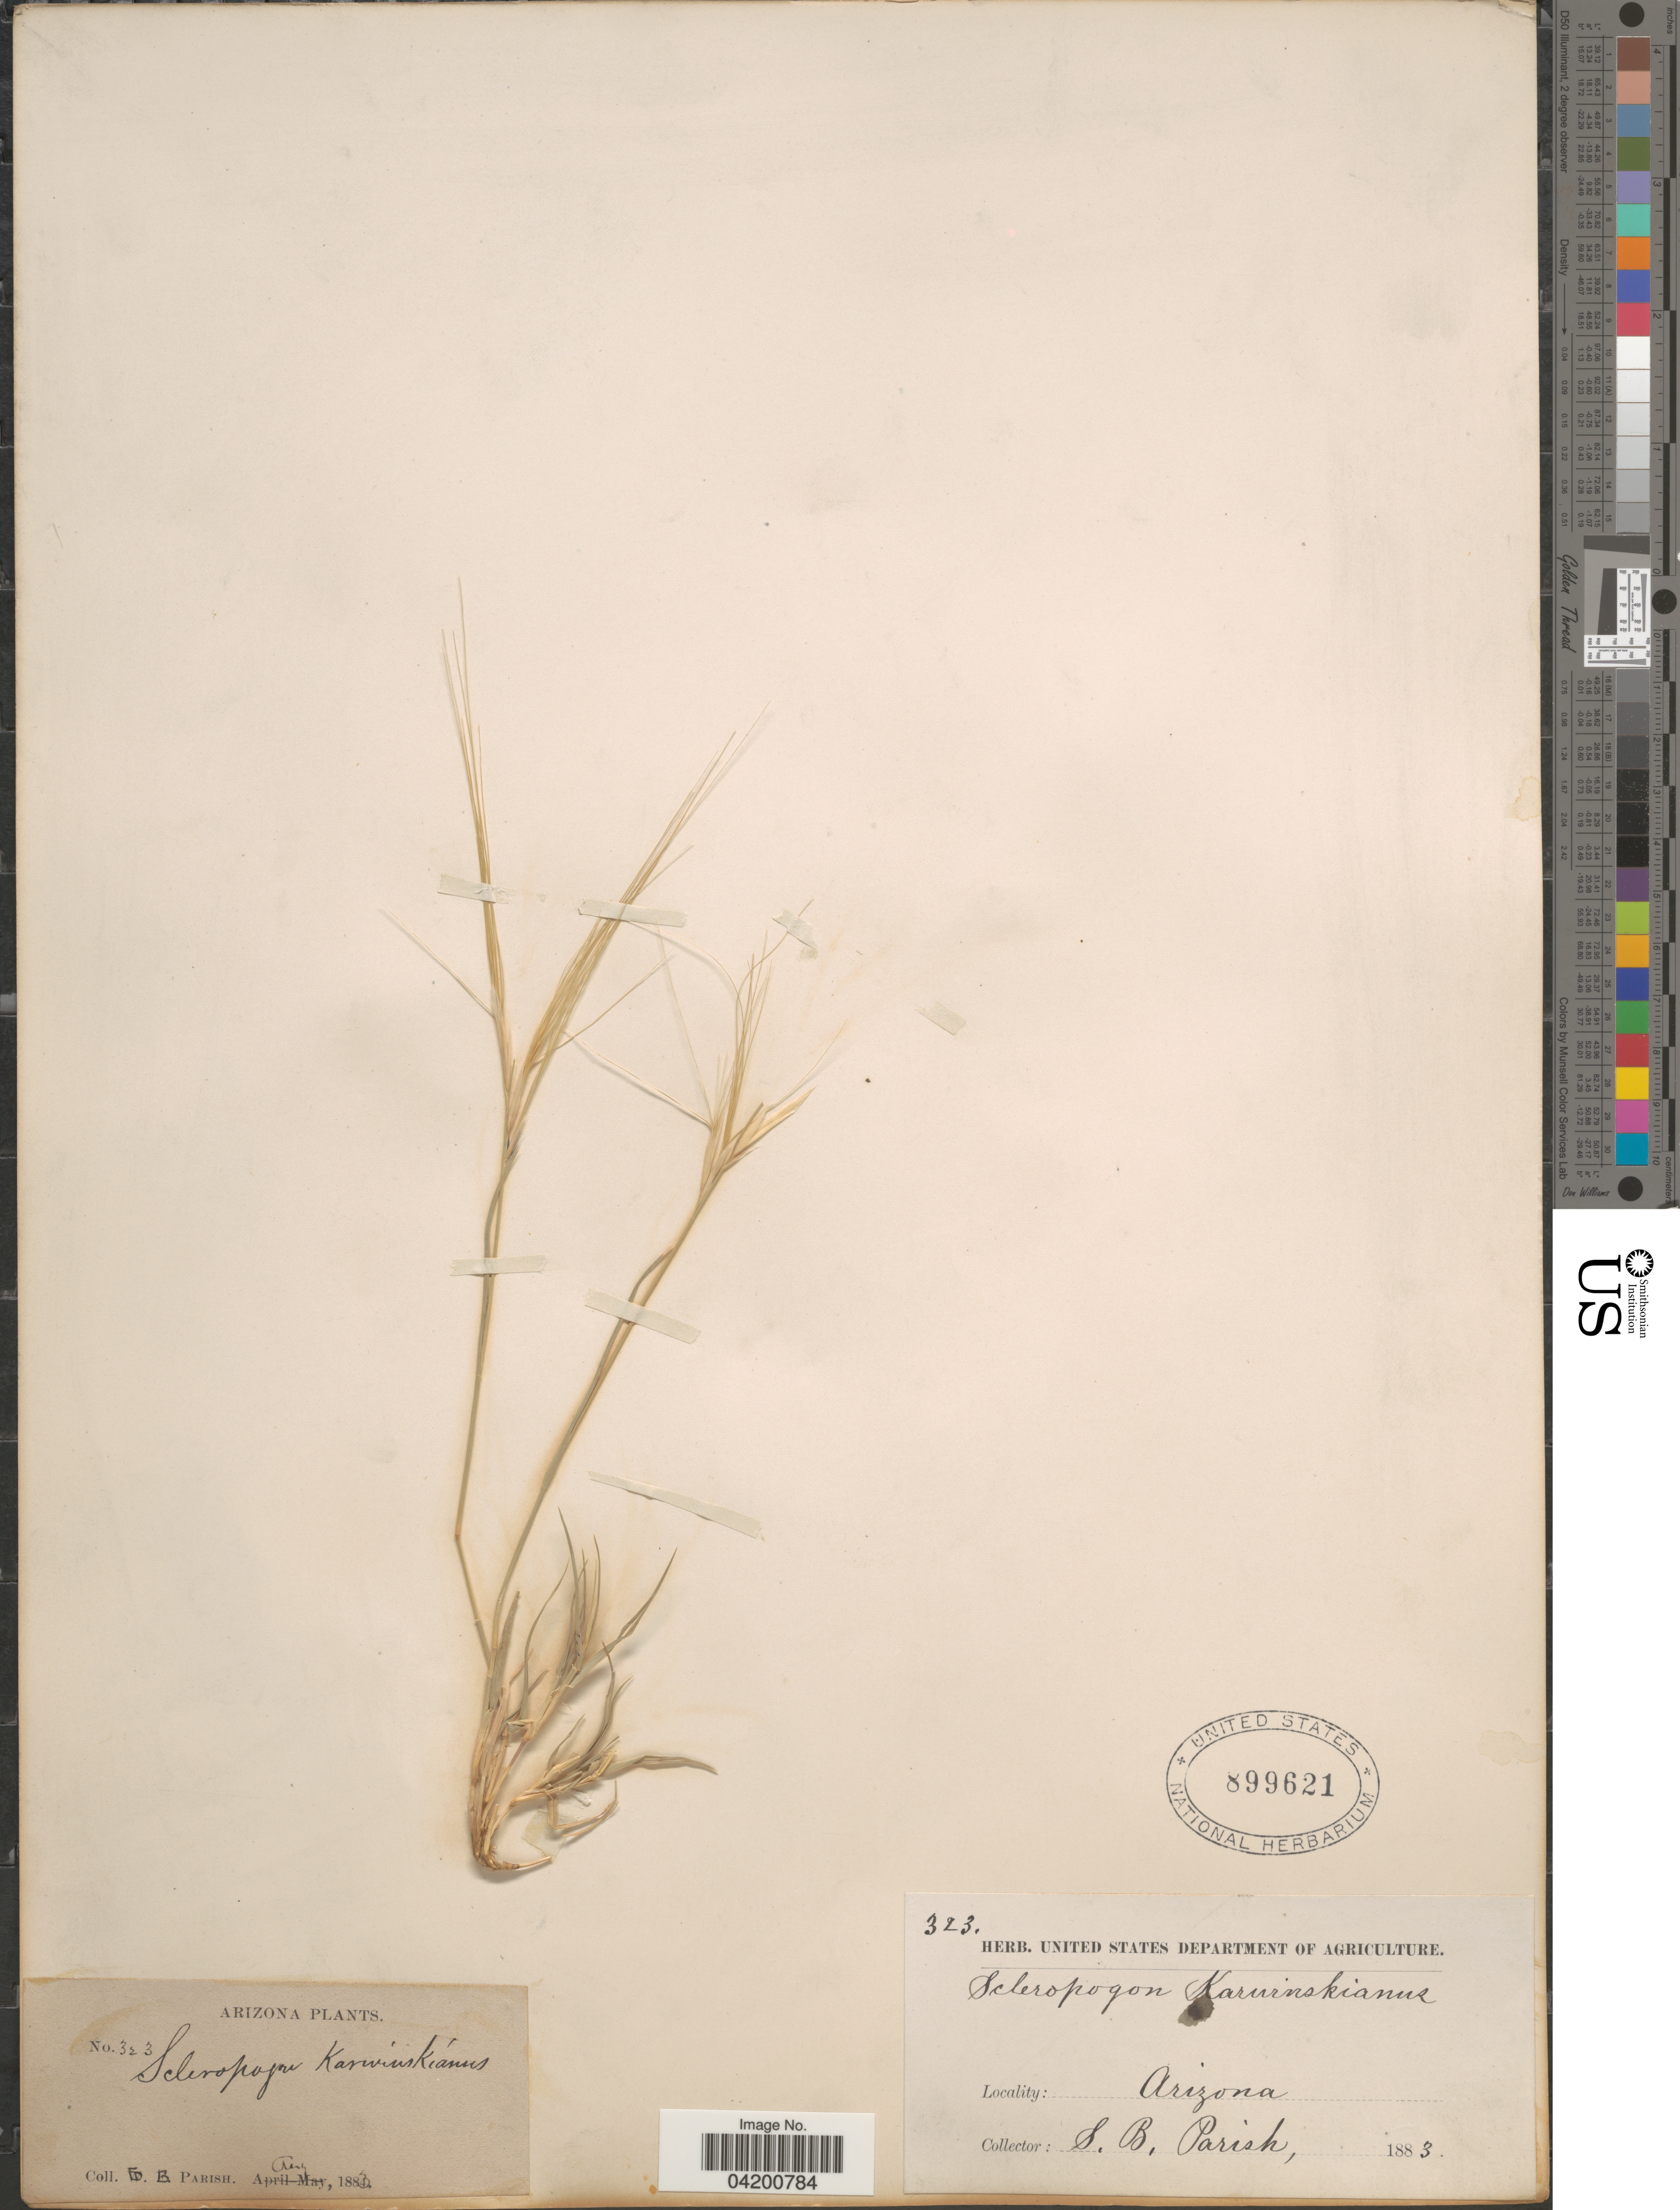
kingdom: Plantae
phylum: Tracheophyta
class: Liliopsida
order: Poales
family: Poaceae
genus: Scleropogon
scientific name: Scleropogon brevifolius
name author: Phil.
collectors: S. B. Parish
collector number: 323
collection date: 1883-08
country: United States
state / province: Arizona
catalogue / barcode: US 899621